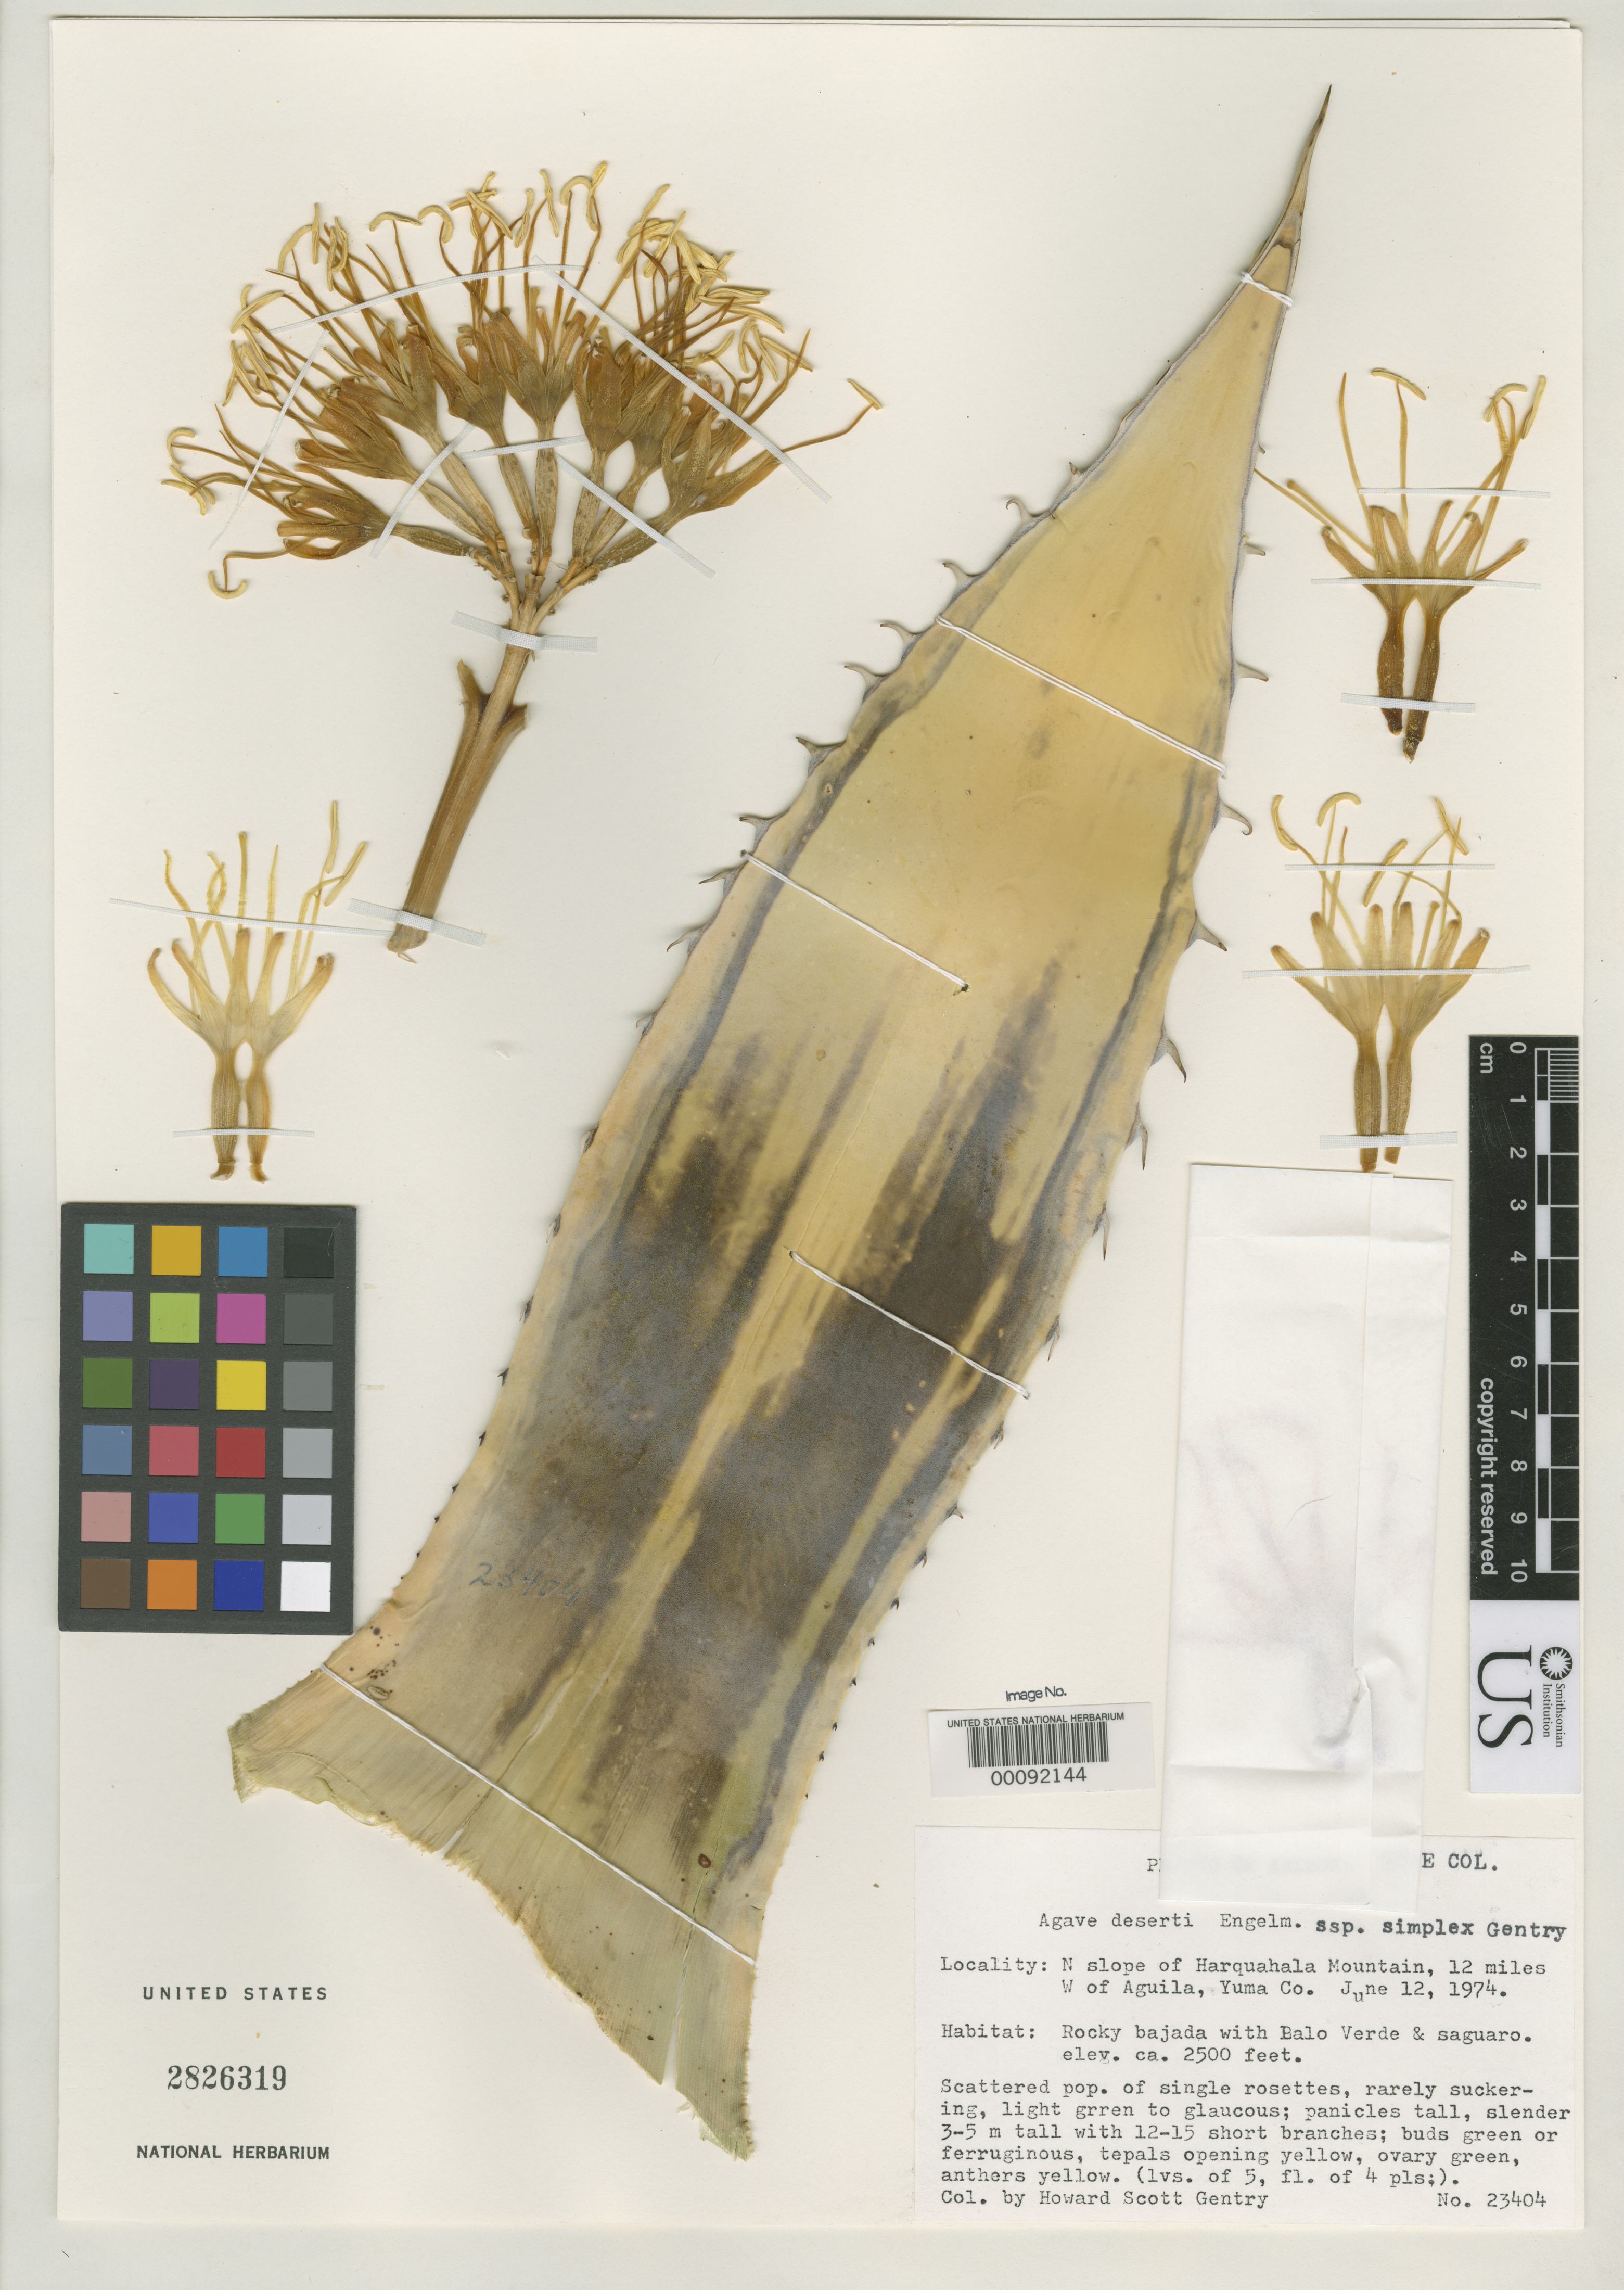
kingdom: Plantae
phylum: Tracheophyta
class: Liliopsida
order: Asparagales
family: Asparagaceae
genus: Agave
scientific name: Agave deserti subsp. simplex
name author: Gentry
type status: Holotype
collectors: H. S. Gentry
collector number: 23404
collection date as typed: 12 Jun 1974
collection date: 1974-06-12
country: United States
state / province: Arizona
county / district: Yuma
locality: Harquahala Mts., 12 mi. west of Aquila.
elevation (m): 762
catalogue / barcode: US 2826319